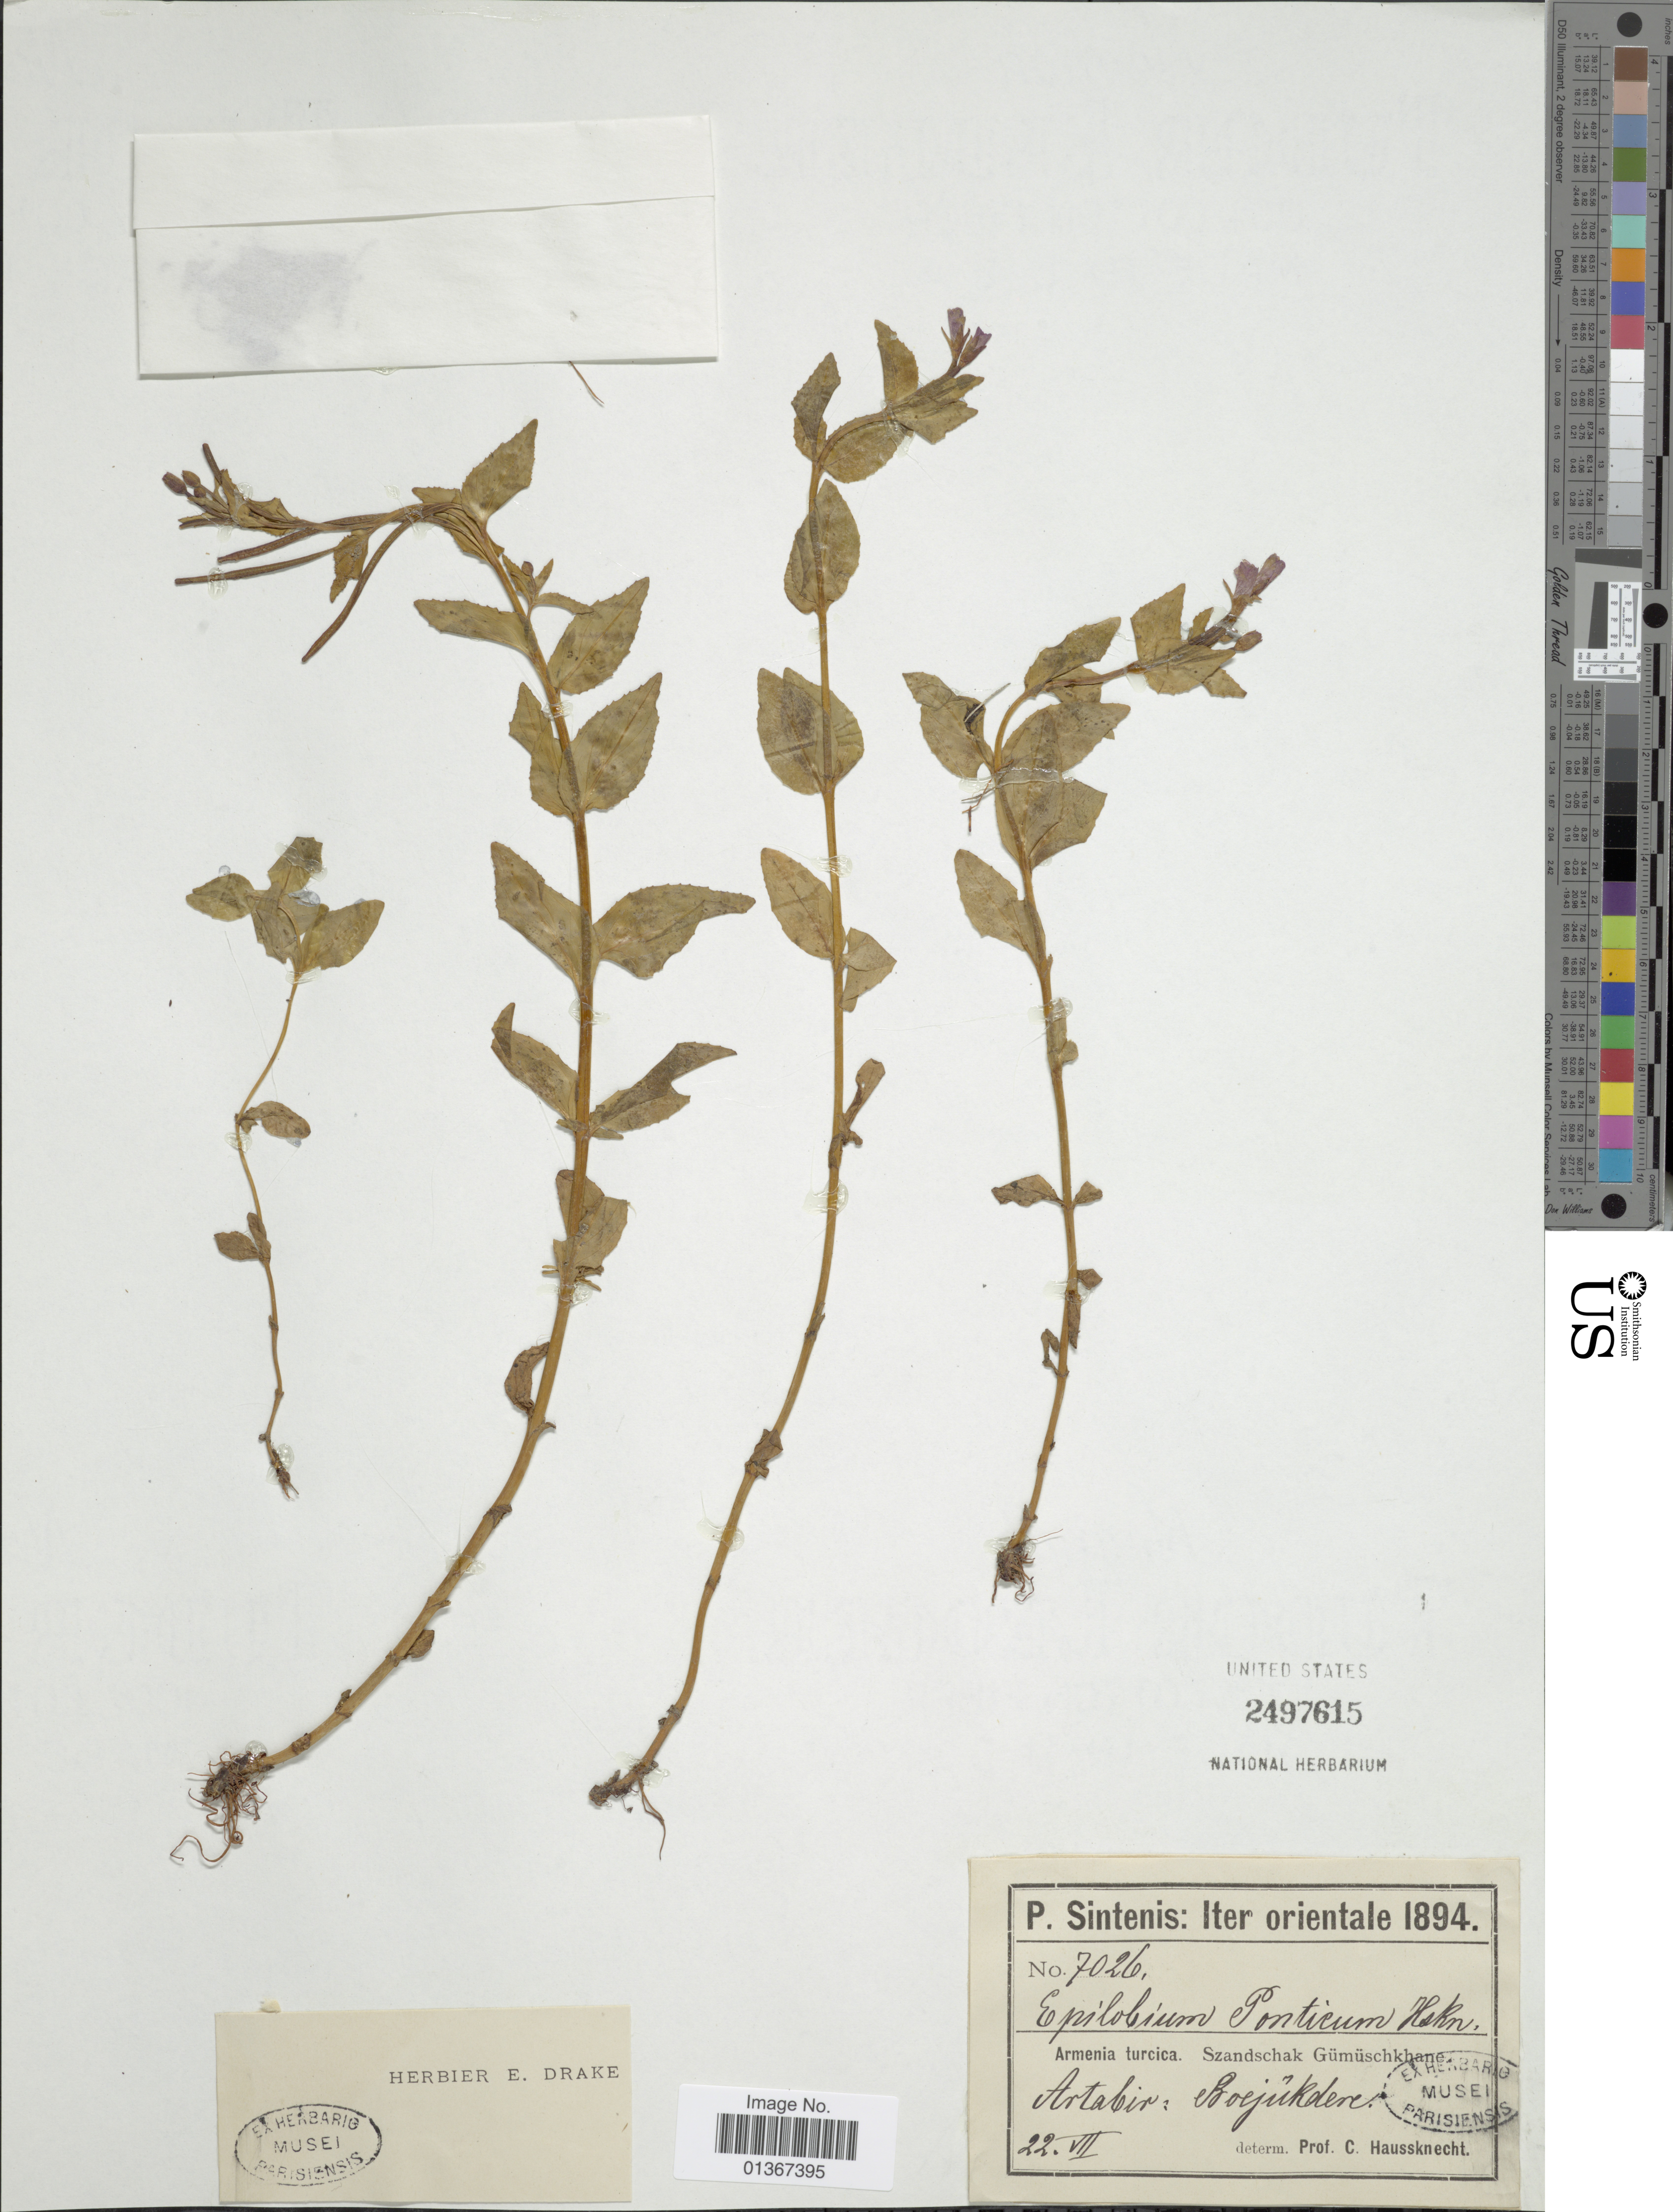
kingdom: Plantae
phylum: Tracheophyta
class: Magnoliopsida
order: Myrtales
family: Onagraceae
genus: Epilobium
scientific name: Epilobium ponticum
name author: Hausskn.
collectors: P. Sintenis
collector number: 7026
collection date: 1894-07-22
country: Armenia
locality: Armenia turcica. Szandschak Gümüschkhane. Artabir: Boejukdere.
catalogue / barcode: US 2497615